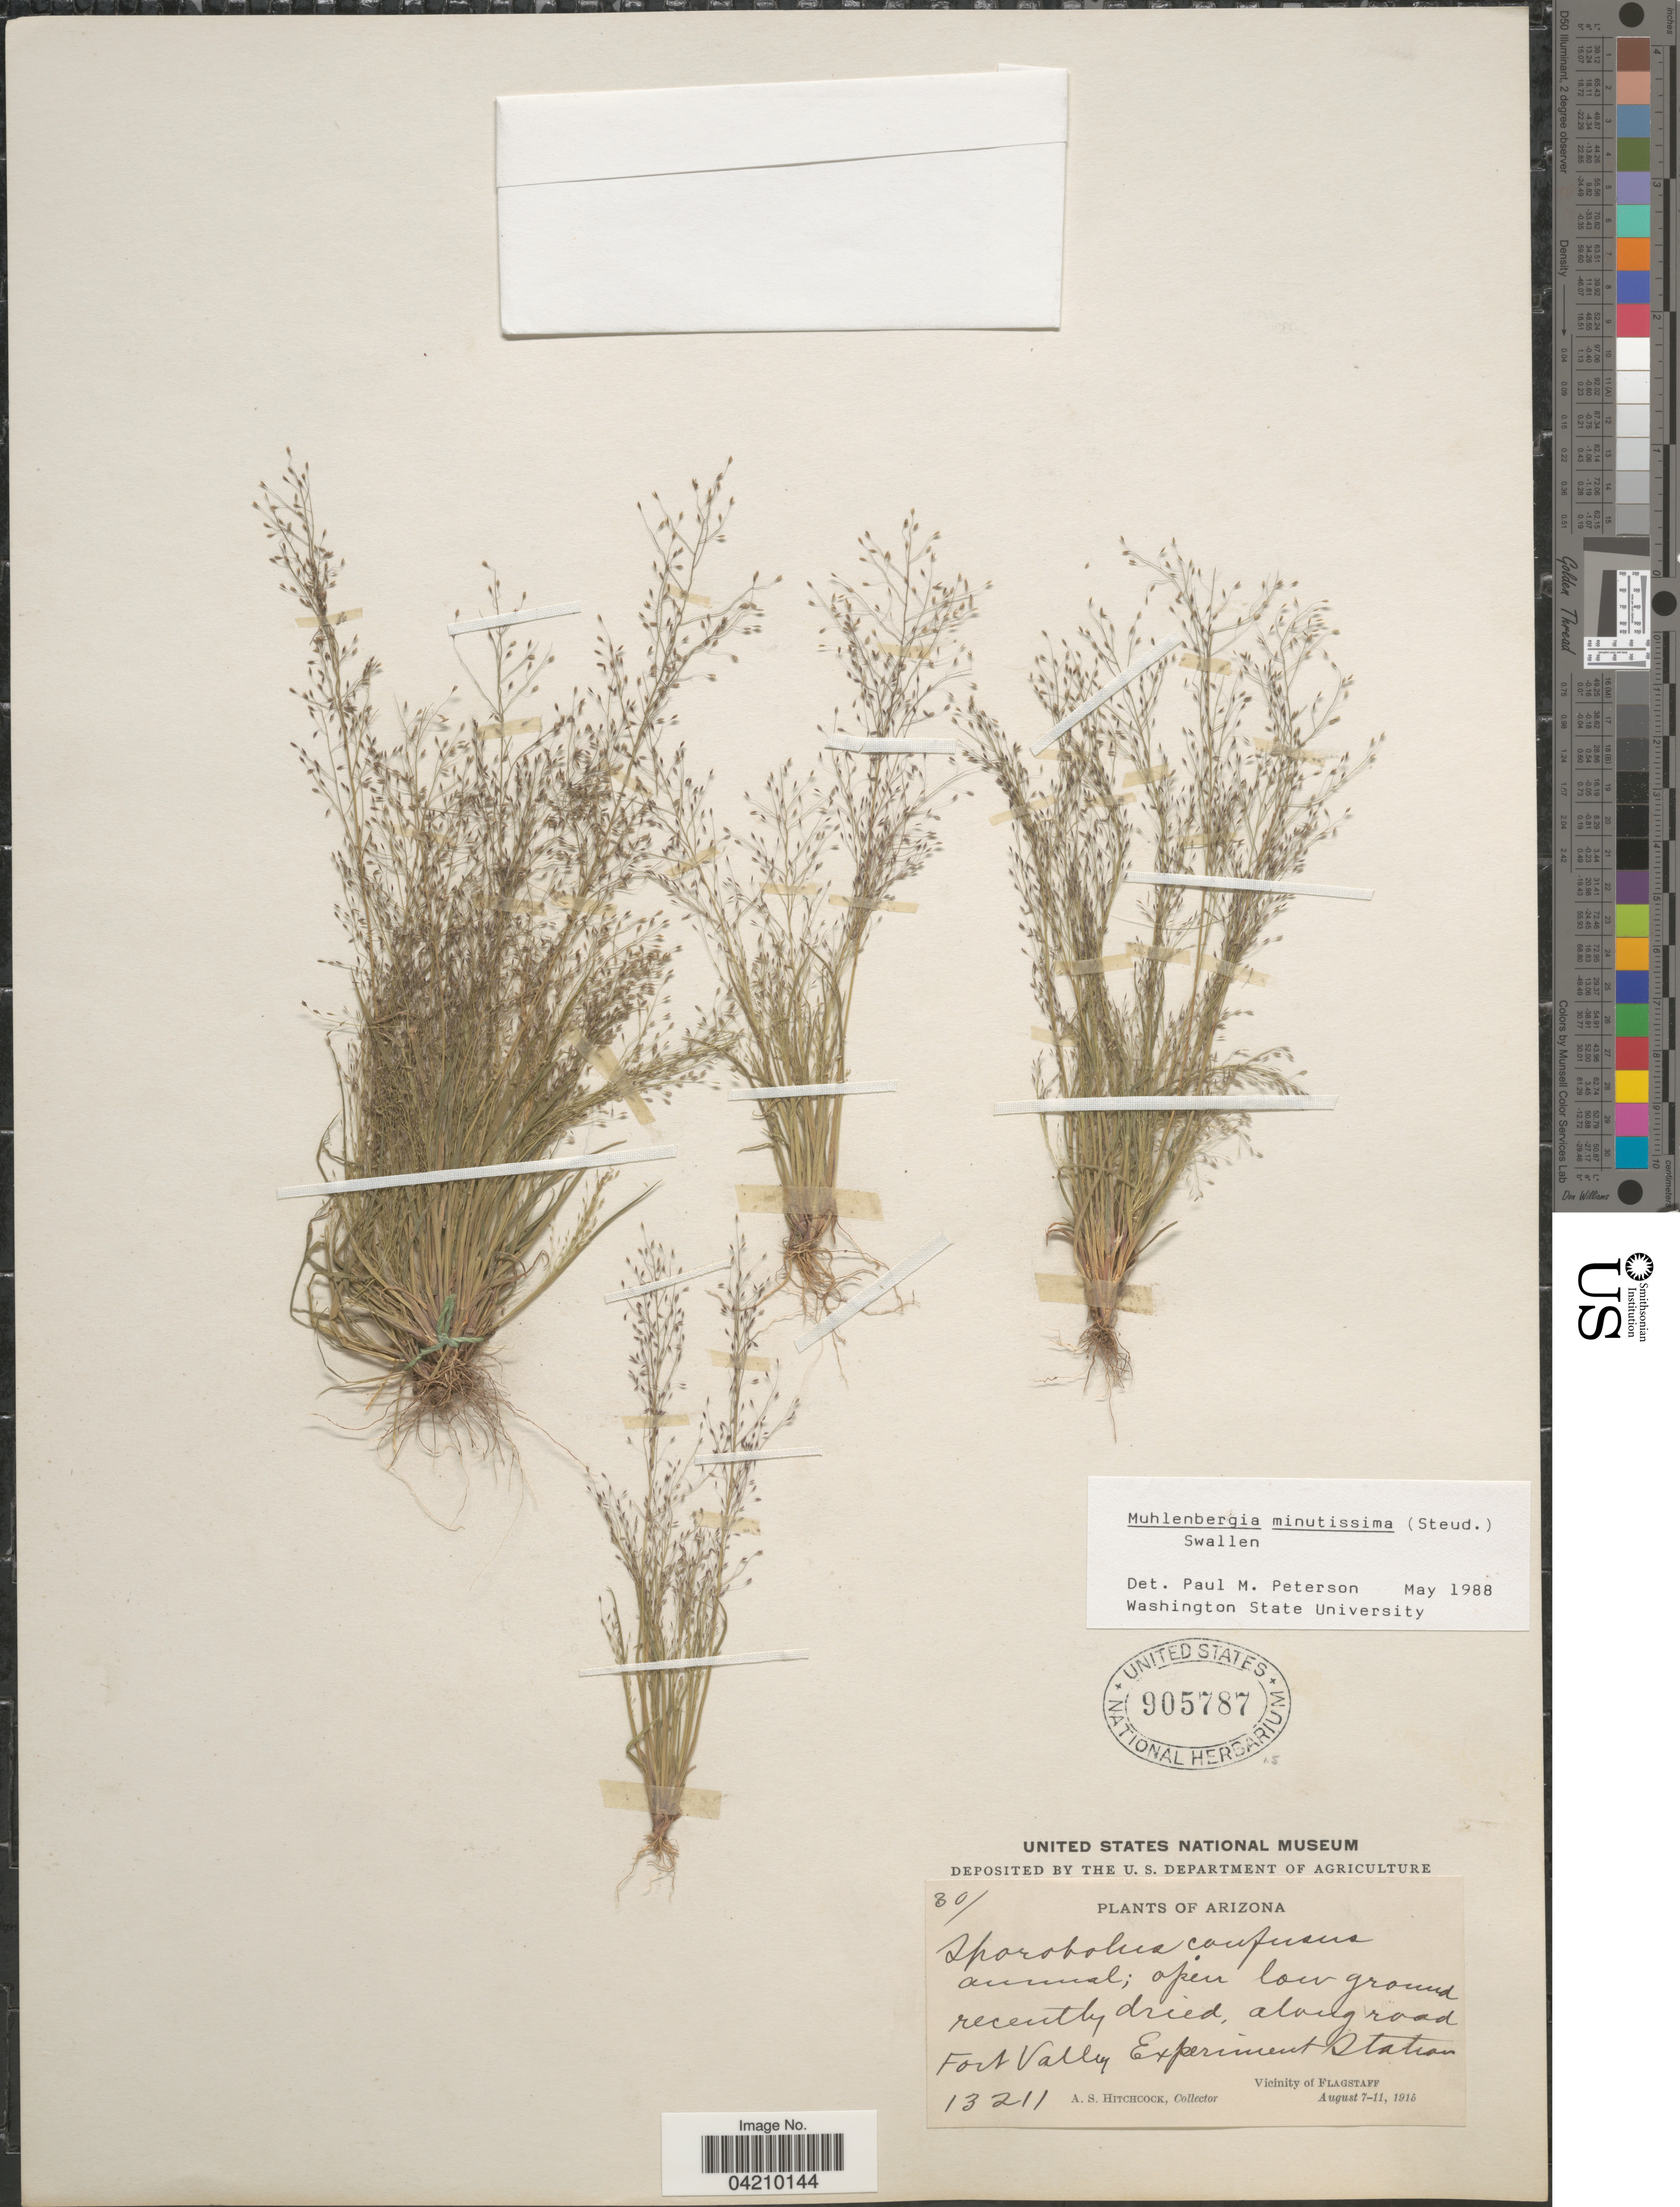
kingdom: Plantae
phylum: Tracheophyta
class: Liliopsida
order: Poales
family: Poaceae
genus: Muhlenbergia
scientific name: Muhlenbergia minutissima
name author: (Steud.) Swallen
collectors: A. S. Hitchcock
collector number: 13211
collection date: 1915-08-07/1915-08-11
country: United States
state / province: Arizona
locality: Along road Fort Valley Experiment Station. Vicinity of Flagstaff.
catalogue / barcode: US 905787